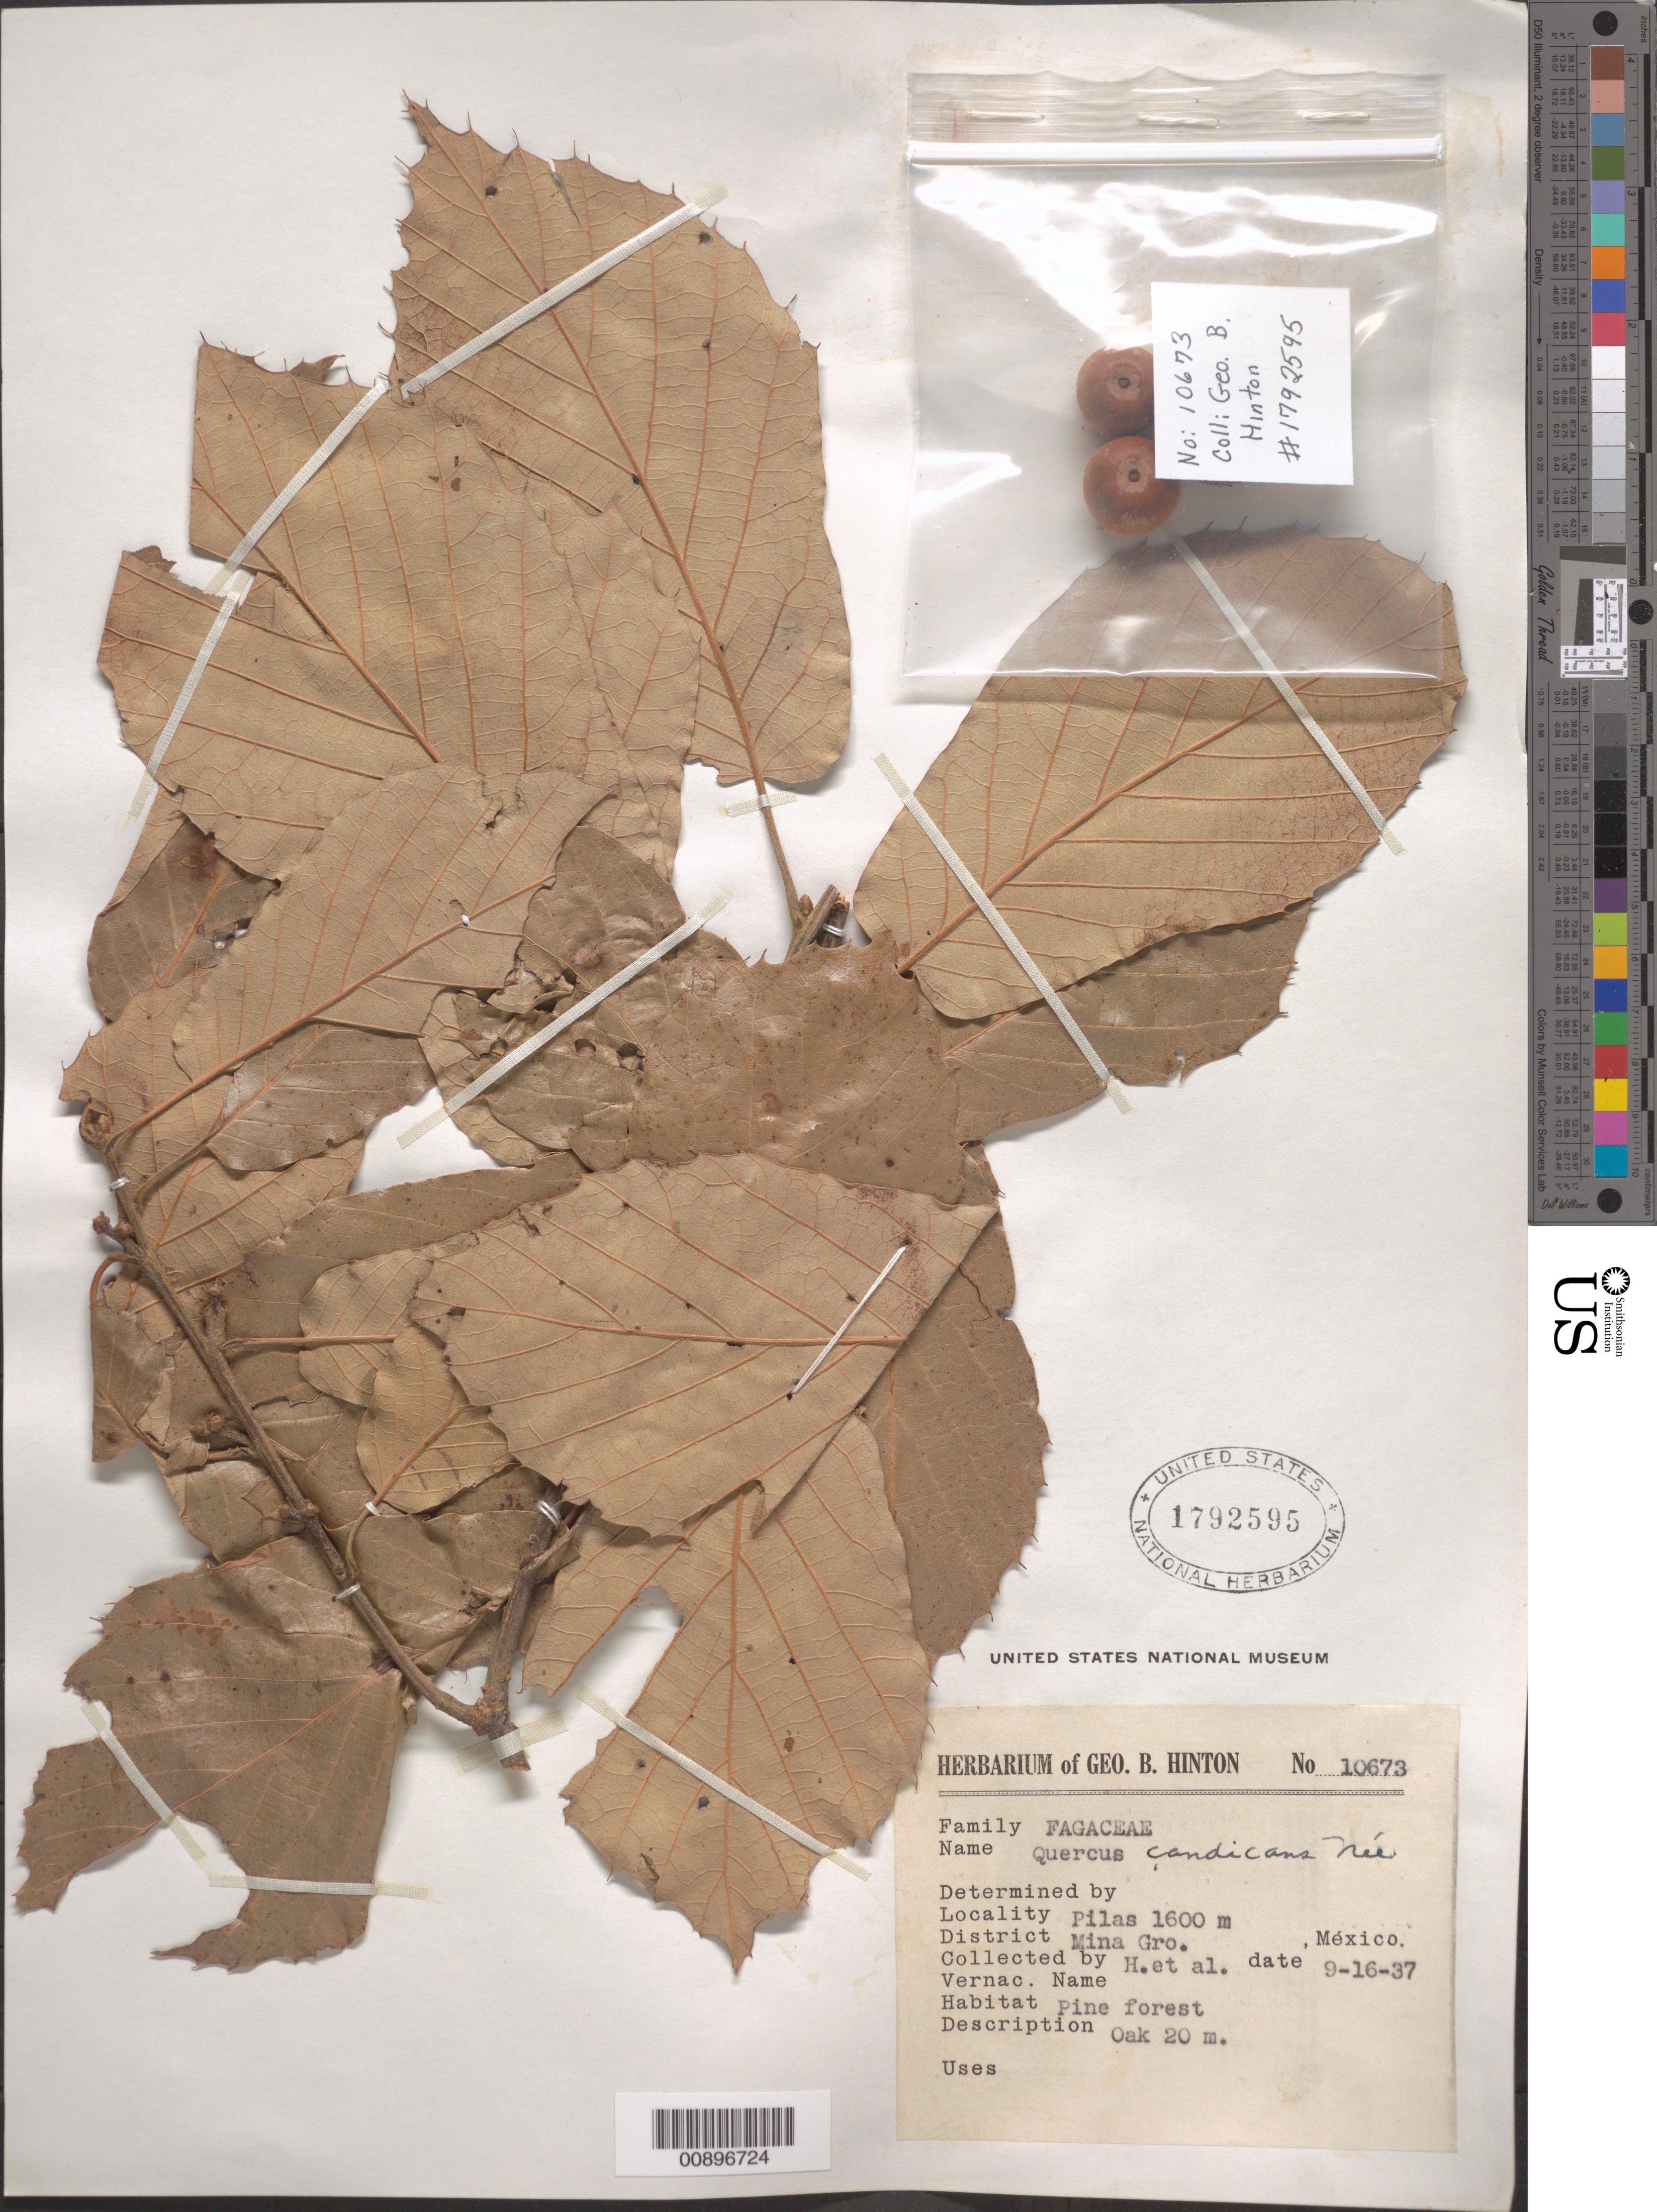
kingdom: Plantae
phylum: Tracheophyta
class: Magnoliopsida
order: Fagales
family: Fagaceae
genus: Quercus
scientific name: Quercus candicans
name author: Née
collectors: G. B. Hinton & et al.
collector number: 10673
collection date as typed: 16 Sep 1937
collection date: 1937-09-16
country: Mexico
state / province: Guerrero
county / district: Mina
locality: Pilas, District Mina, Guerrero.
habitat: Pine forest.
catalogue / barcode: US 1792595